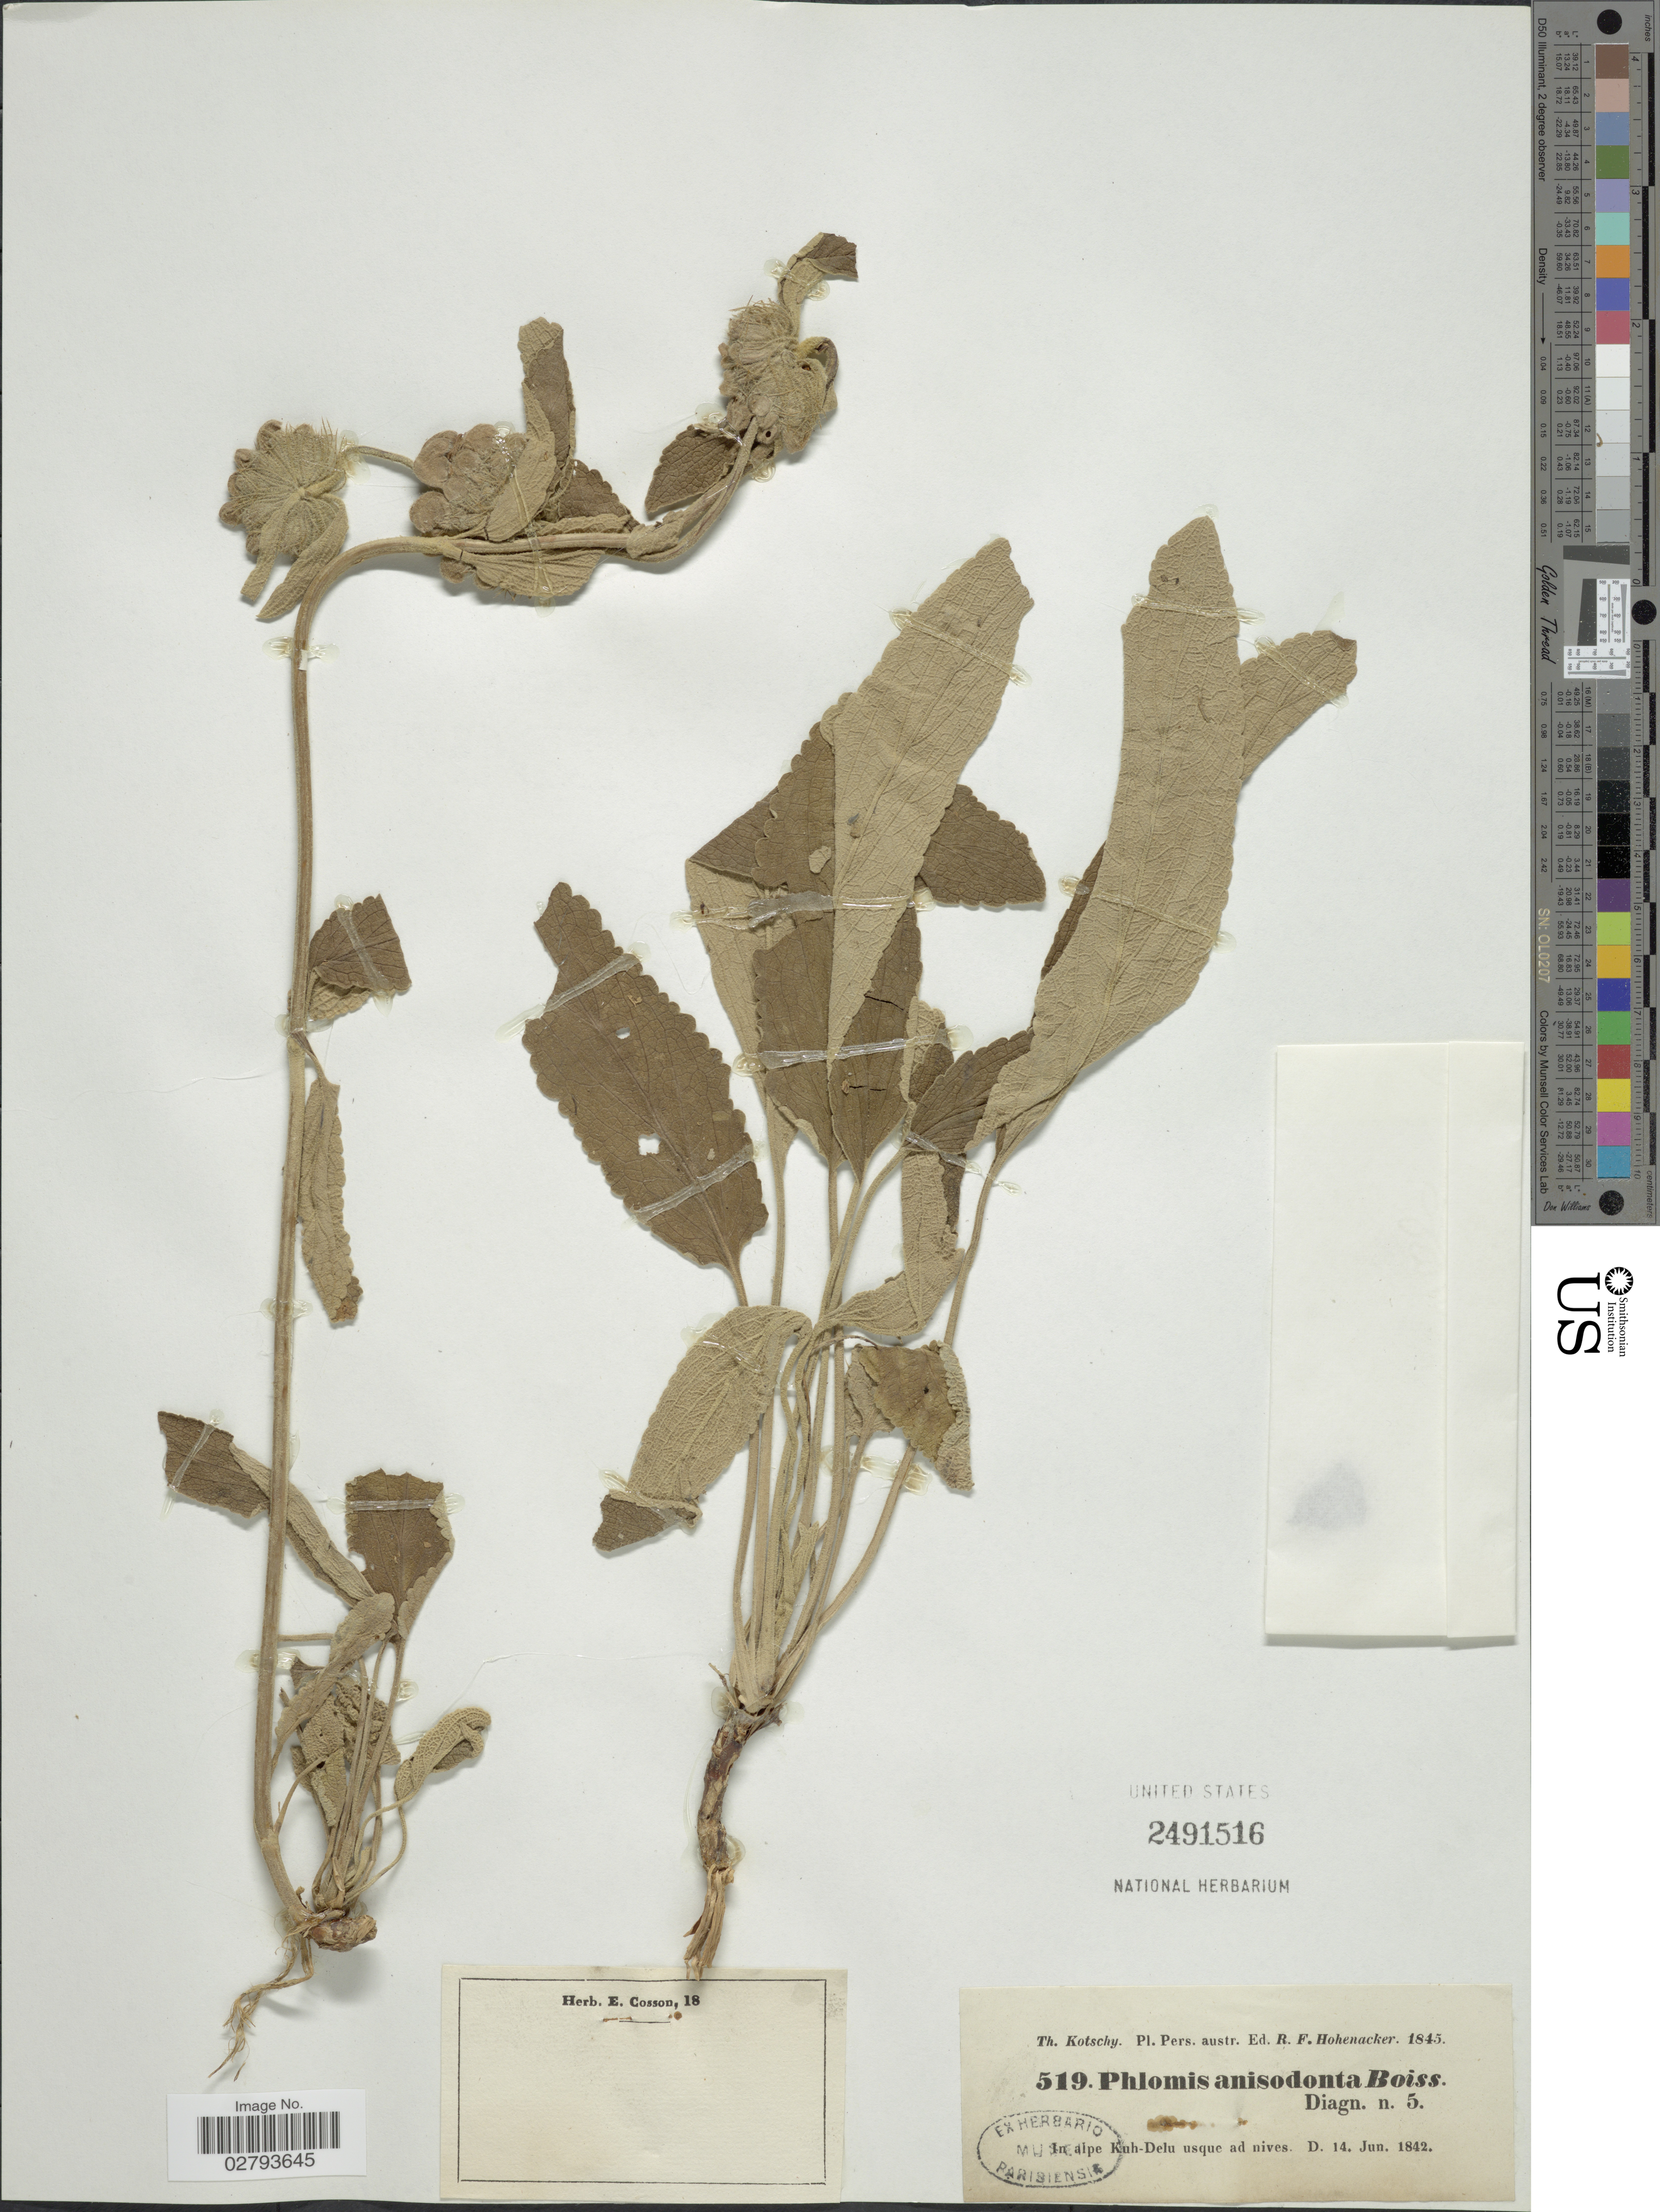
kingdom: Plantae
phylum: Tracheophyta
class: Magnoliopsida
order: Lamiales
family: Lamiaceae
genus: Phlomis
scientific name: Phlomis anisodonta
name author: Boiss.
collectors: K. G. Kotschy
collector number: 519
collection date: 1842-06-14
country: Iran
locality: Pers. austr. In alpe Kuh-Delu usque ad nives.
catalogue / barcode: US 2491516